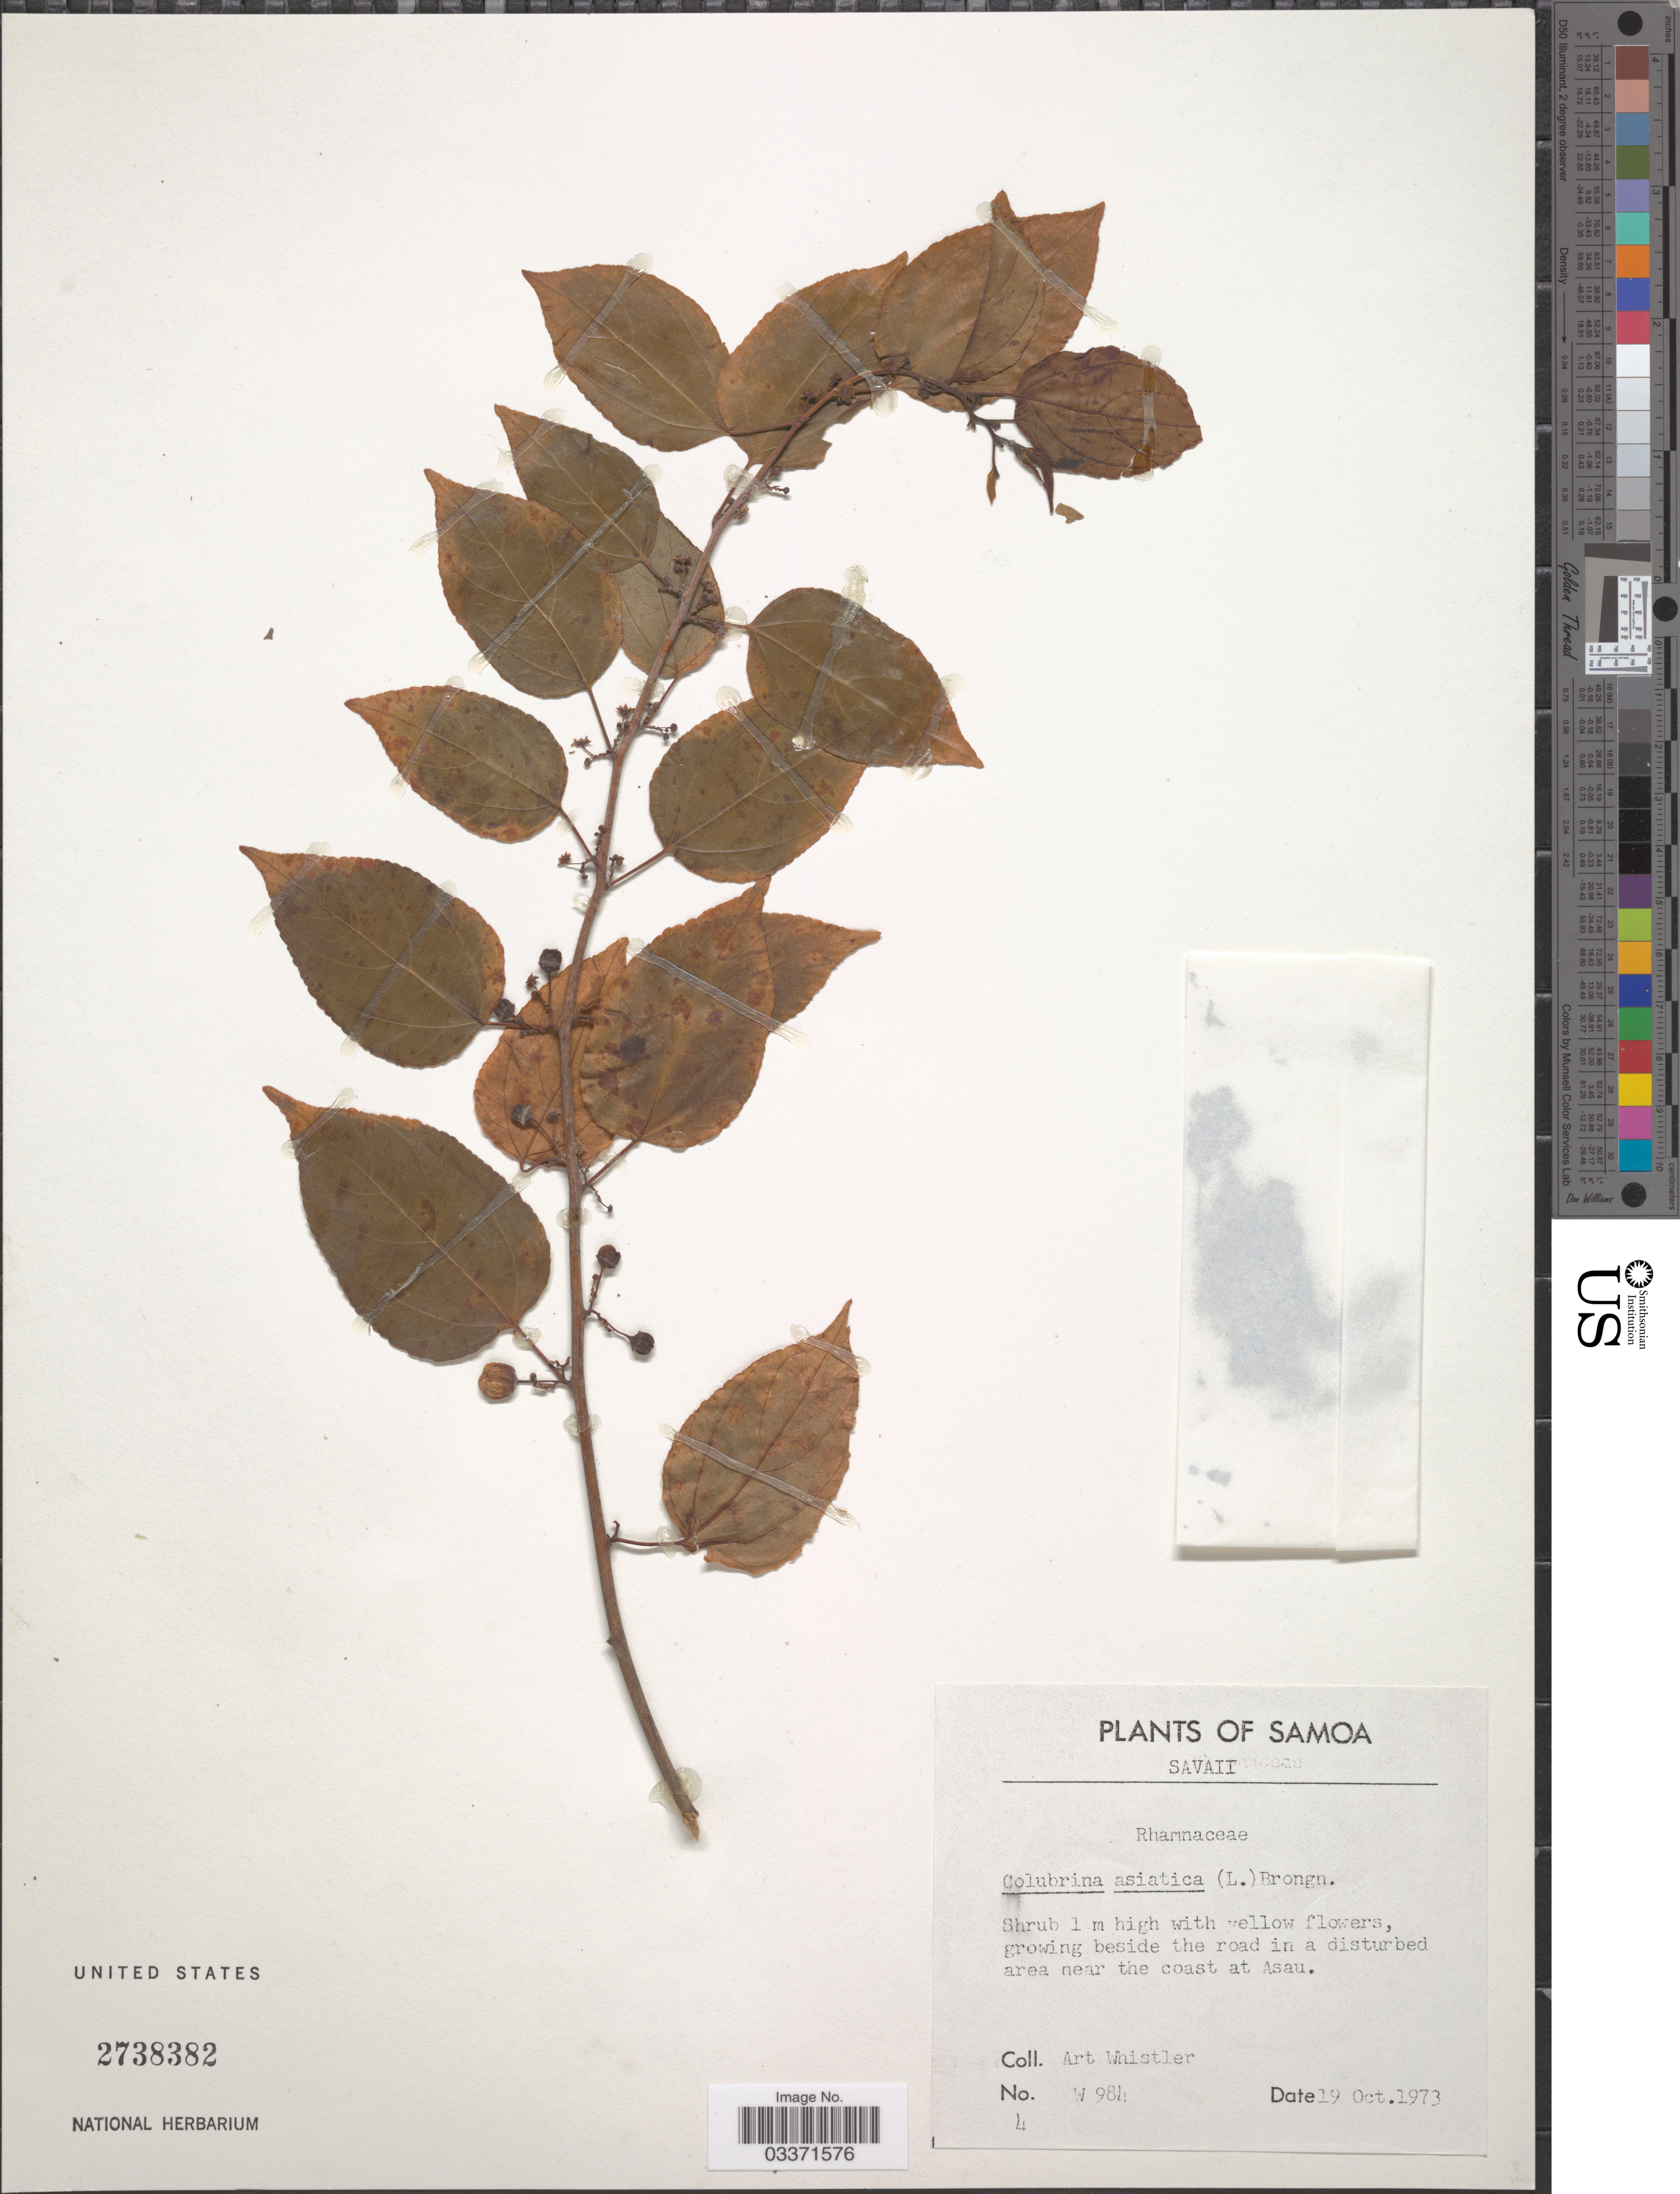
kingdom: Plantae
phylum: Tracheophyta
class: Magnoliopsida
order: Rosales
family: Rhamnaceae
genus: Colubrina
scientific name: Colubrina asiatica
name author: (L.) Brongn.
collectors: A. Whistler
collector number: W984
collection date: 1973-10-19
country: Samoa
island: Savaii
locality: Samoa, Savaii, growing beside the road in a disturbed area near the coast at Asau.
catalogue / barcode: US 2738382